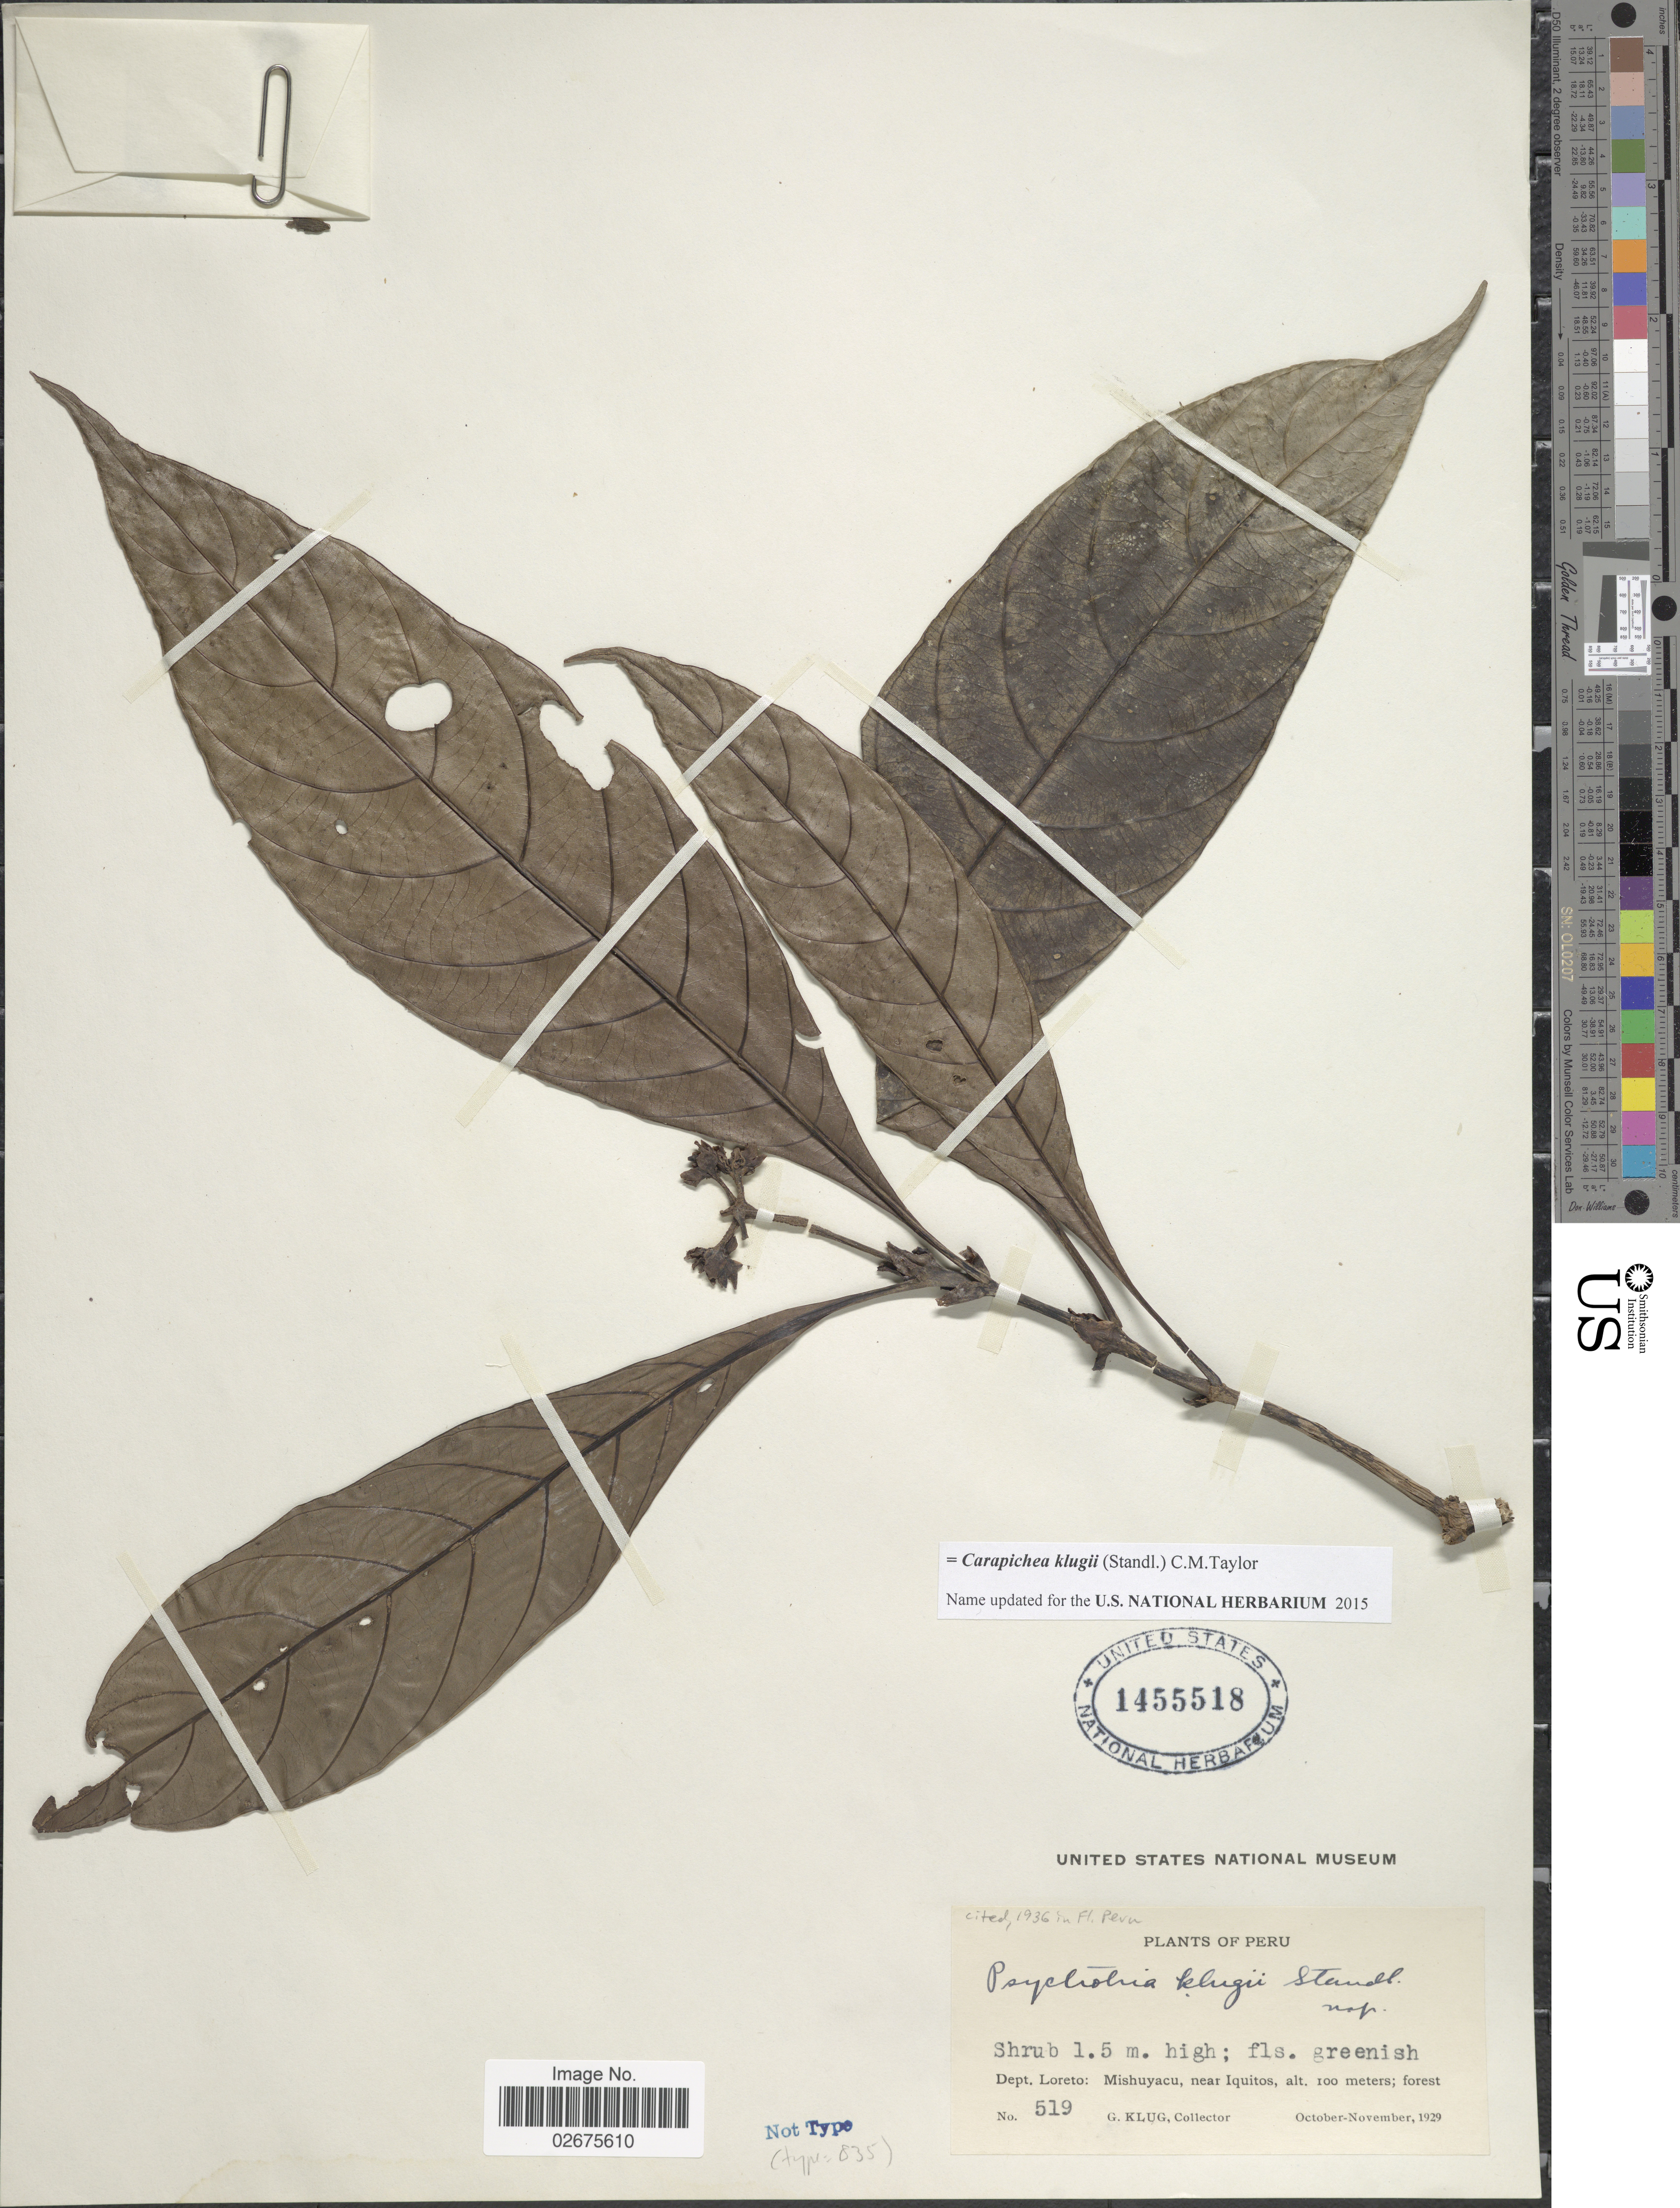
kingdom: Plantae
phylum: Tracheophyta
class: Magnoliopsida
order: Gentianales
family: Rubiaceae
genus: Carapichea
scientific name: Carapichea klugii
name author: (Standl.) C.M. Taylor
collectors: G. Klug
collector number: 519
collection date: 1929-10/1929-11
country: Peru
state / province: Loreto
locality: Dept. Loreto: Mishuyacu, near Iquitos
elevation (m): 100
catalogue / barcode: US 1455518